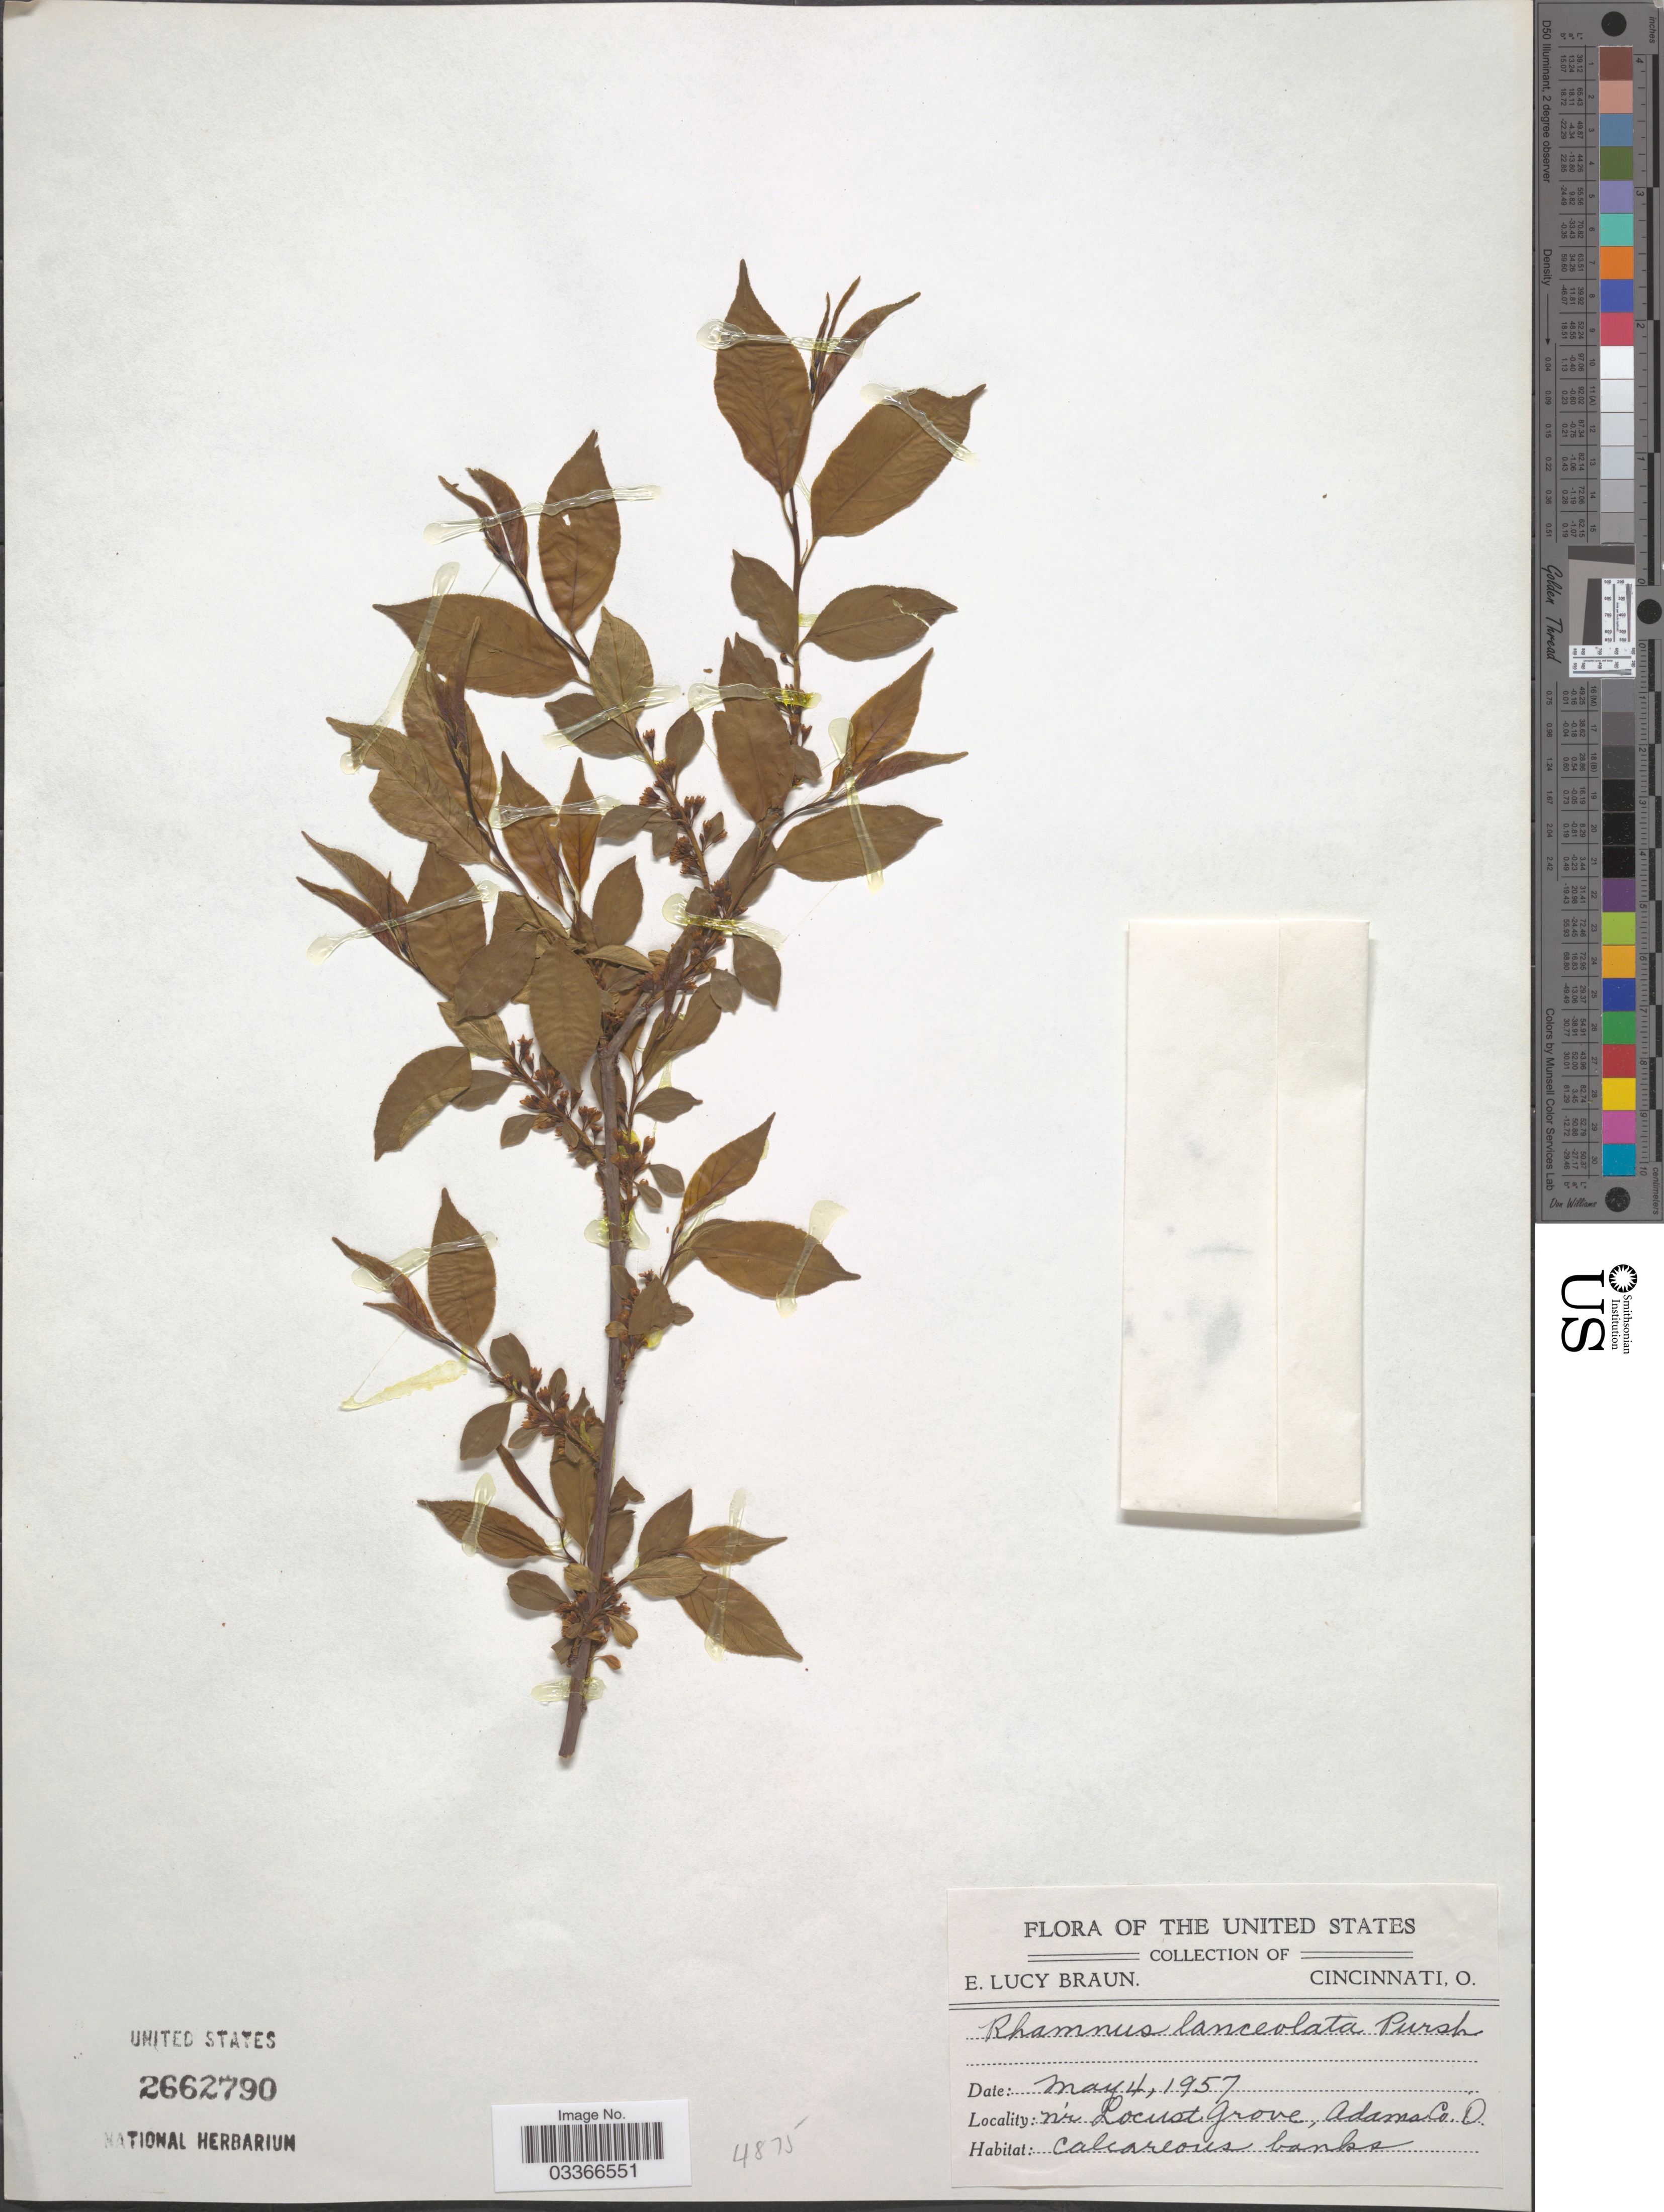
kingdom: Plantae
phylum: Tracheophyta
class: Magnoliopsida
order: Rosales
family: Rhamnaceae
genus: Rhamnus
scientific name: Rhamnus lanceolata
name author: Pursh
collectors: E. L. Braun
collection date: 1957-05-04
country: United States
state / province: Ohio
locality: N'r Locust Grove, Adams Co.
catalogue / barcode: US 2662790